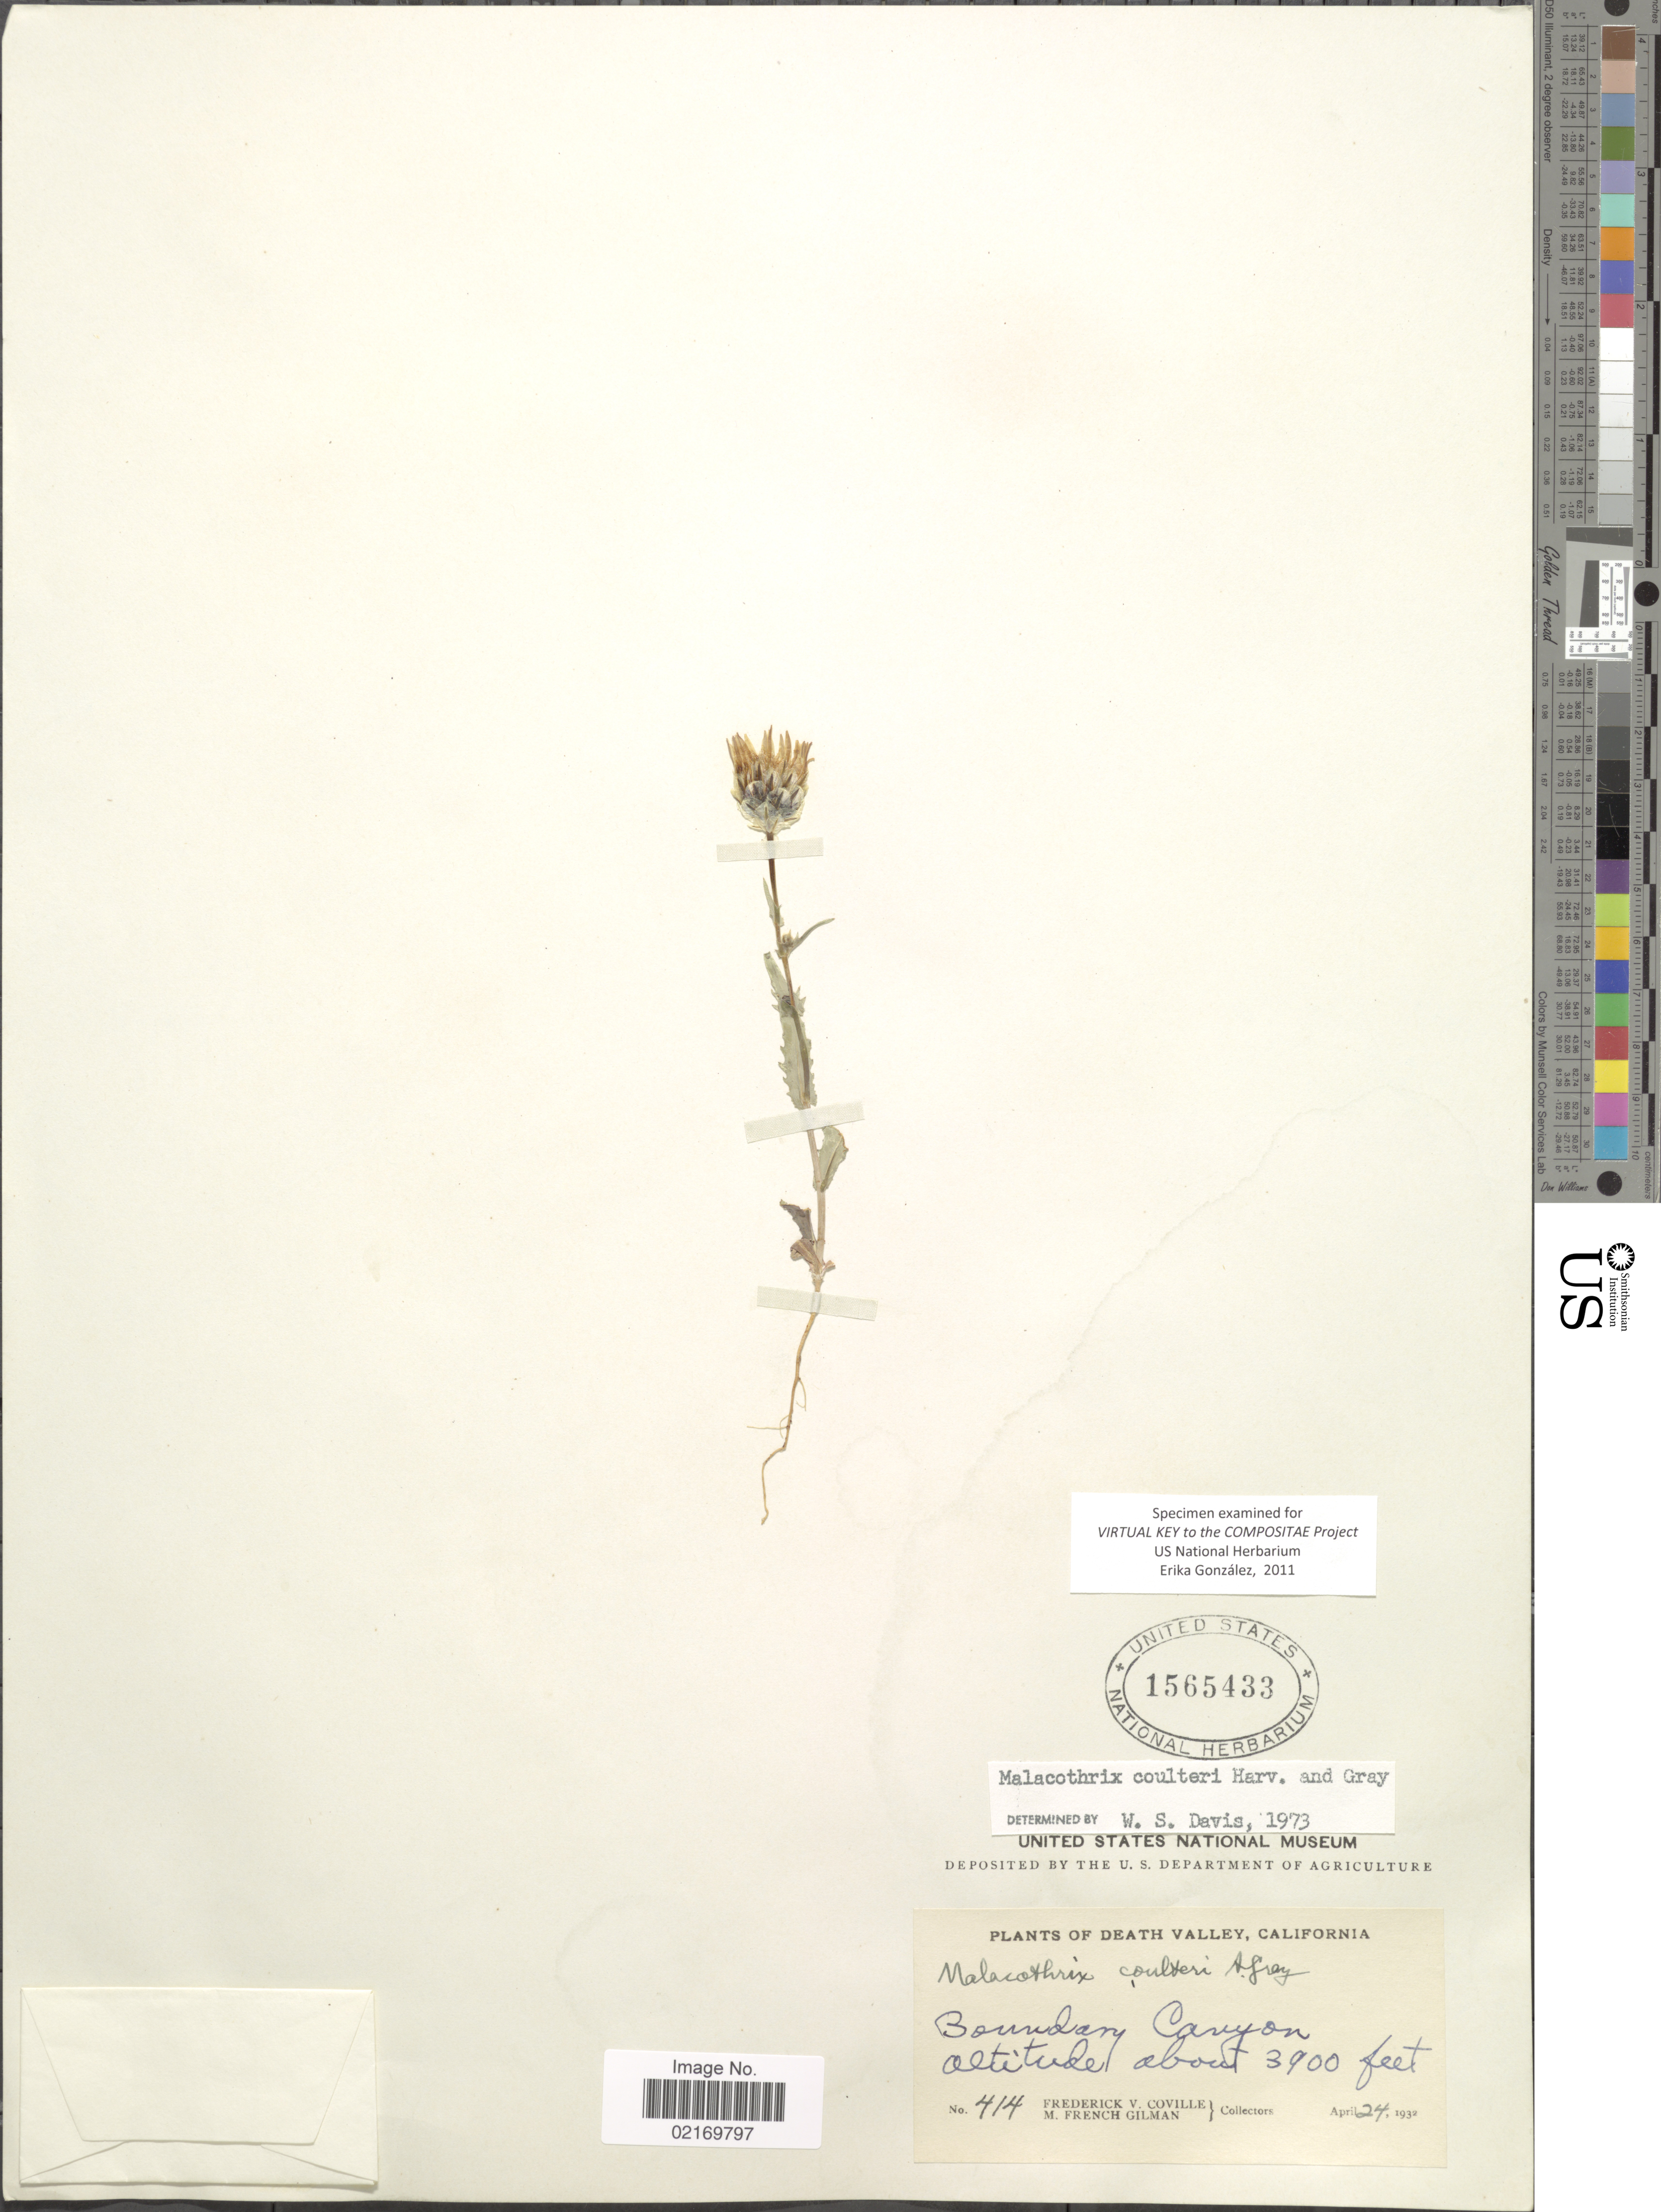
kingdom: Plantae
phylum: Tracheophyta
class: Magnoliopsida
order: Asterales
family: Asteraceae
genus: Malacothrix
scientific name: Malacothrix coulteri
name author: Harv. & A. Gray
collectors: F. V. Coville & M. F. Gilman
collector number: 414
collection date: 1932-04-24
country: United States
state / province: California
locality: Death Valley, Boundary Canyon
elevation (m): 1189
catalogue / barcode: US 1565433